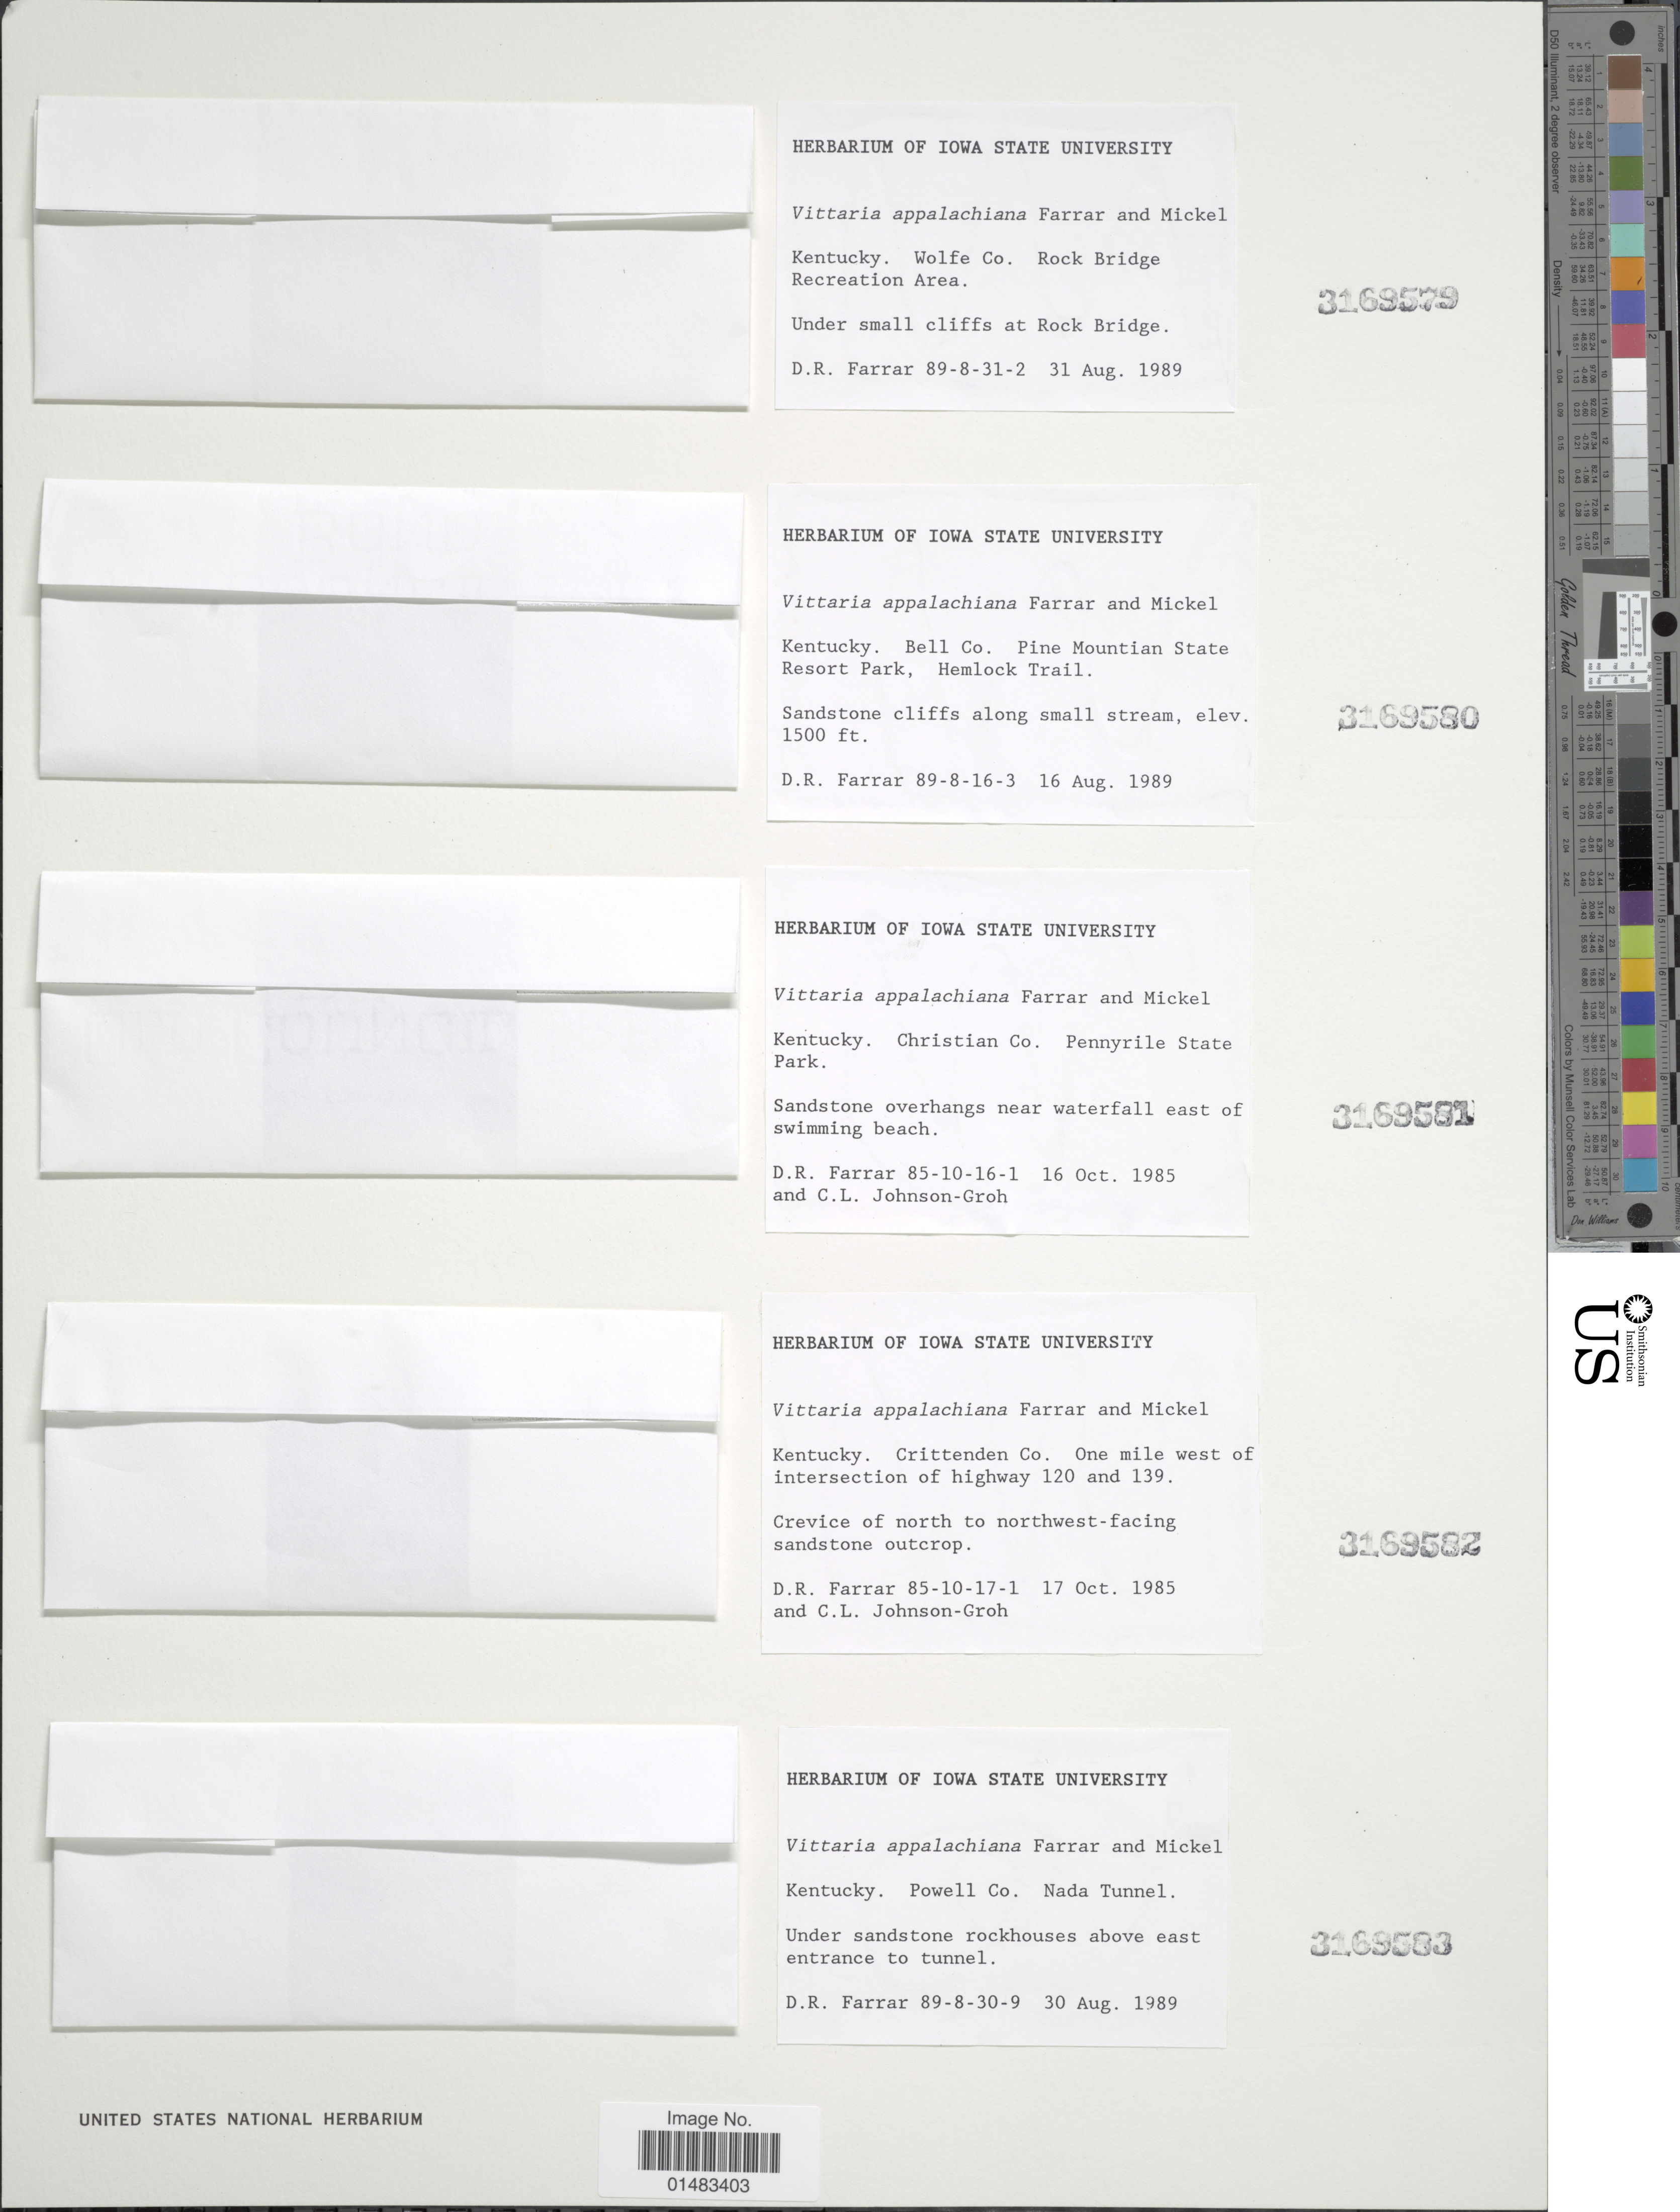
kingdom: Plantae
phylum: Tracheophyta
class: Polypodiopsida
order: Polypodiales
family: Pteridaceae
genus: Vittaria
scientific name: Vittaria appalachiana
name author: Farrar & Mickel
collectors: D. R. Farrar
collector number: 898309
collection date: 1989-08-30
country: United States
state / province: Kentucky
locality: Powell Co. Nada Tunnel, Under sandstone rockhouse above east entrance to tunnel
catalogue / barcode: US 3169583-5